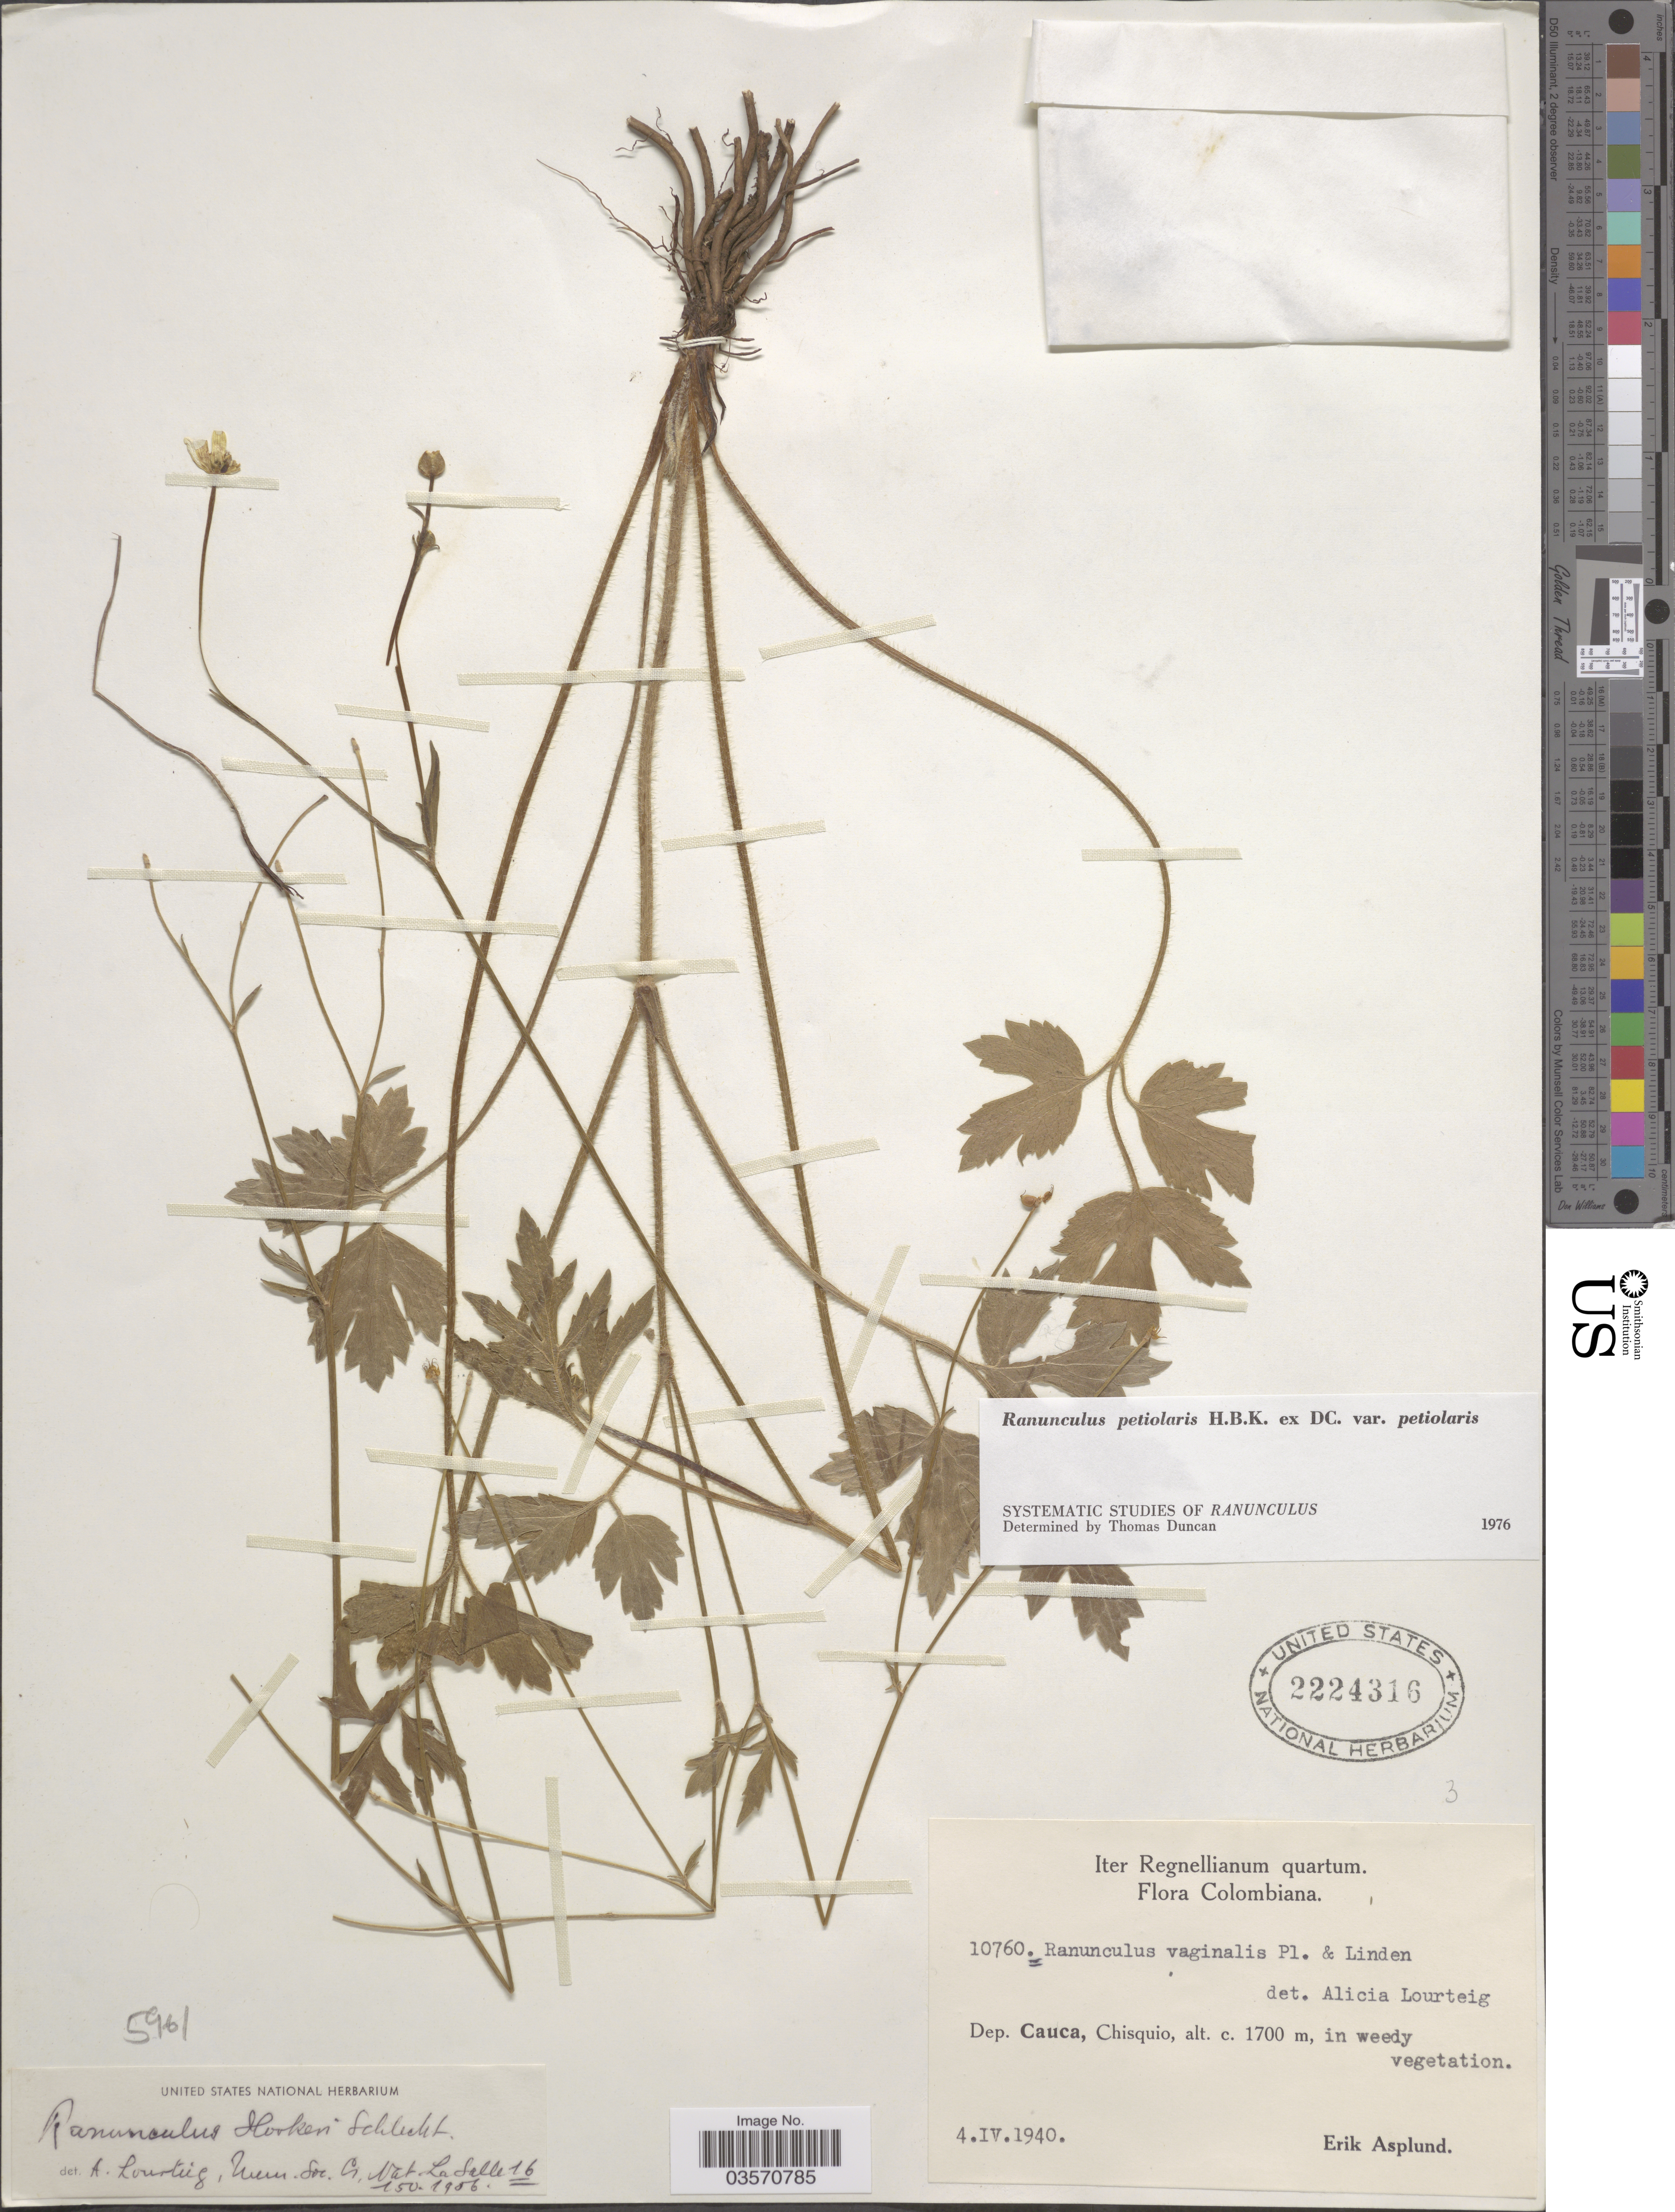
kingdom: Plantae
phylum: Tracheophyta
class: Magnoliopsida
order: Ranunculales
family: Ranunculaceae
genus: Ranunculus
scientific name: Ranunculus petiolaris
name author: Kunth ex DC.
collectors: E. Asplund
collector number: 10760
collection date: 1940-04-04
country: Colombia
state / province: Cauca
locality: Dep. Cauca, Chisquio.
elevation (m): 1700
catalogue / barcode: US 2224316